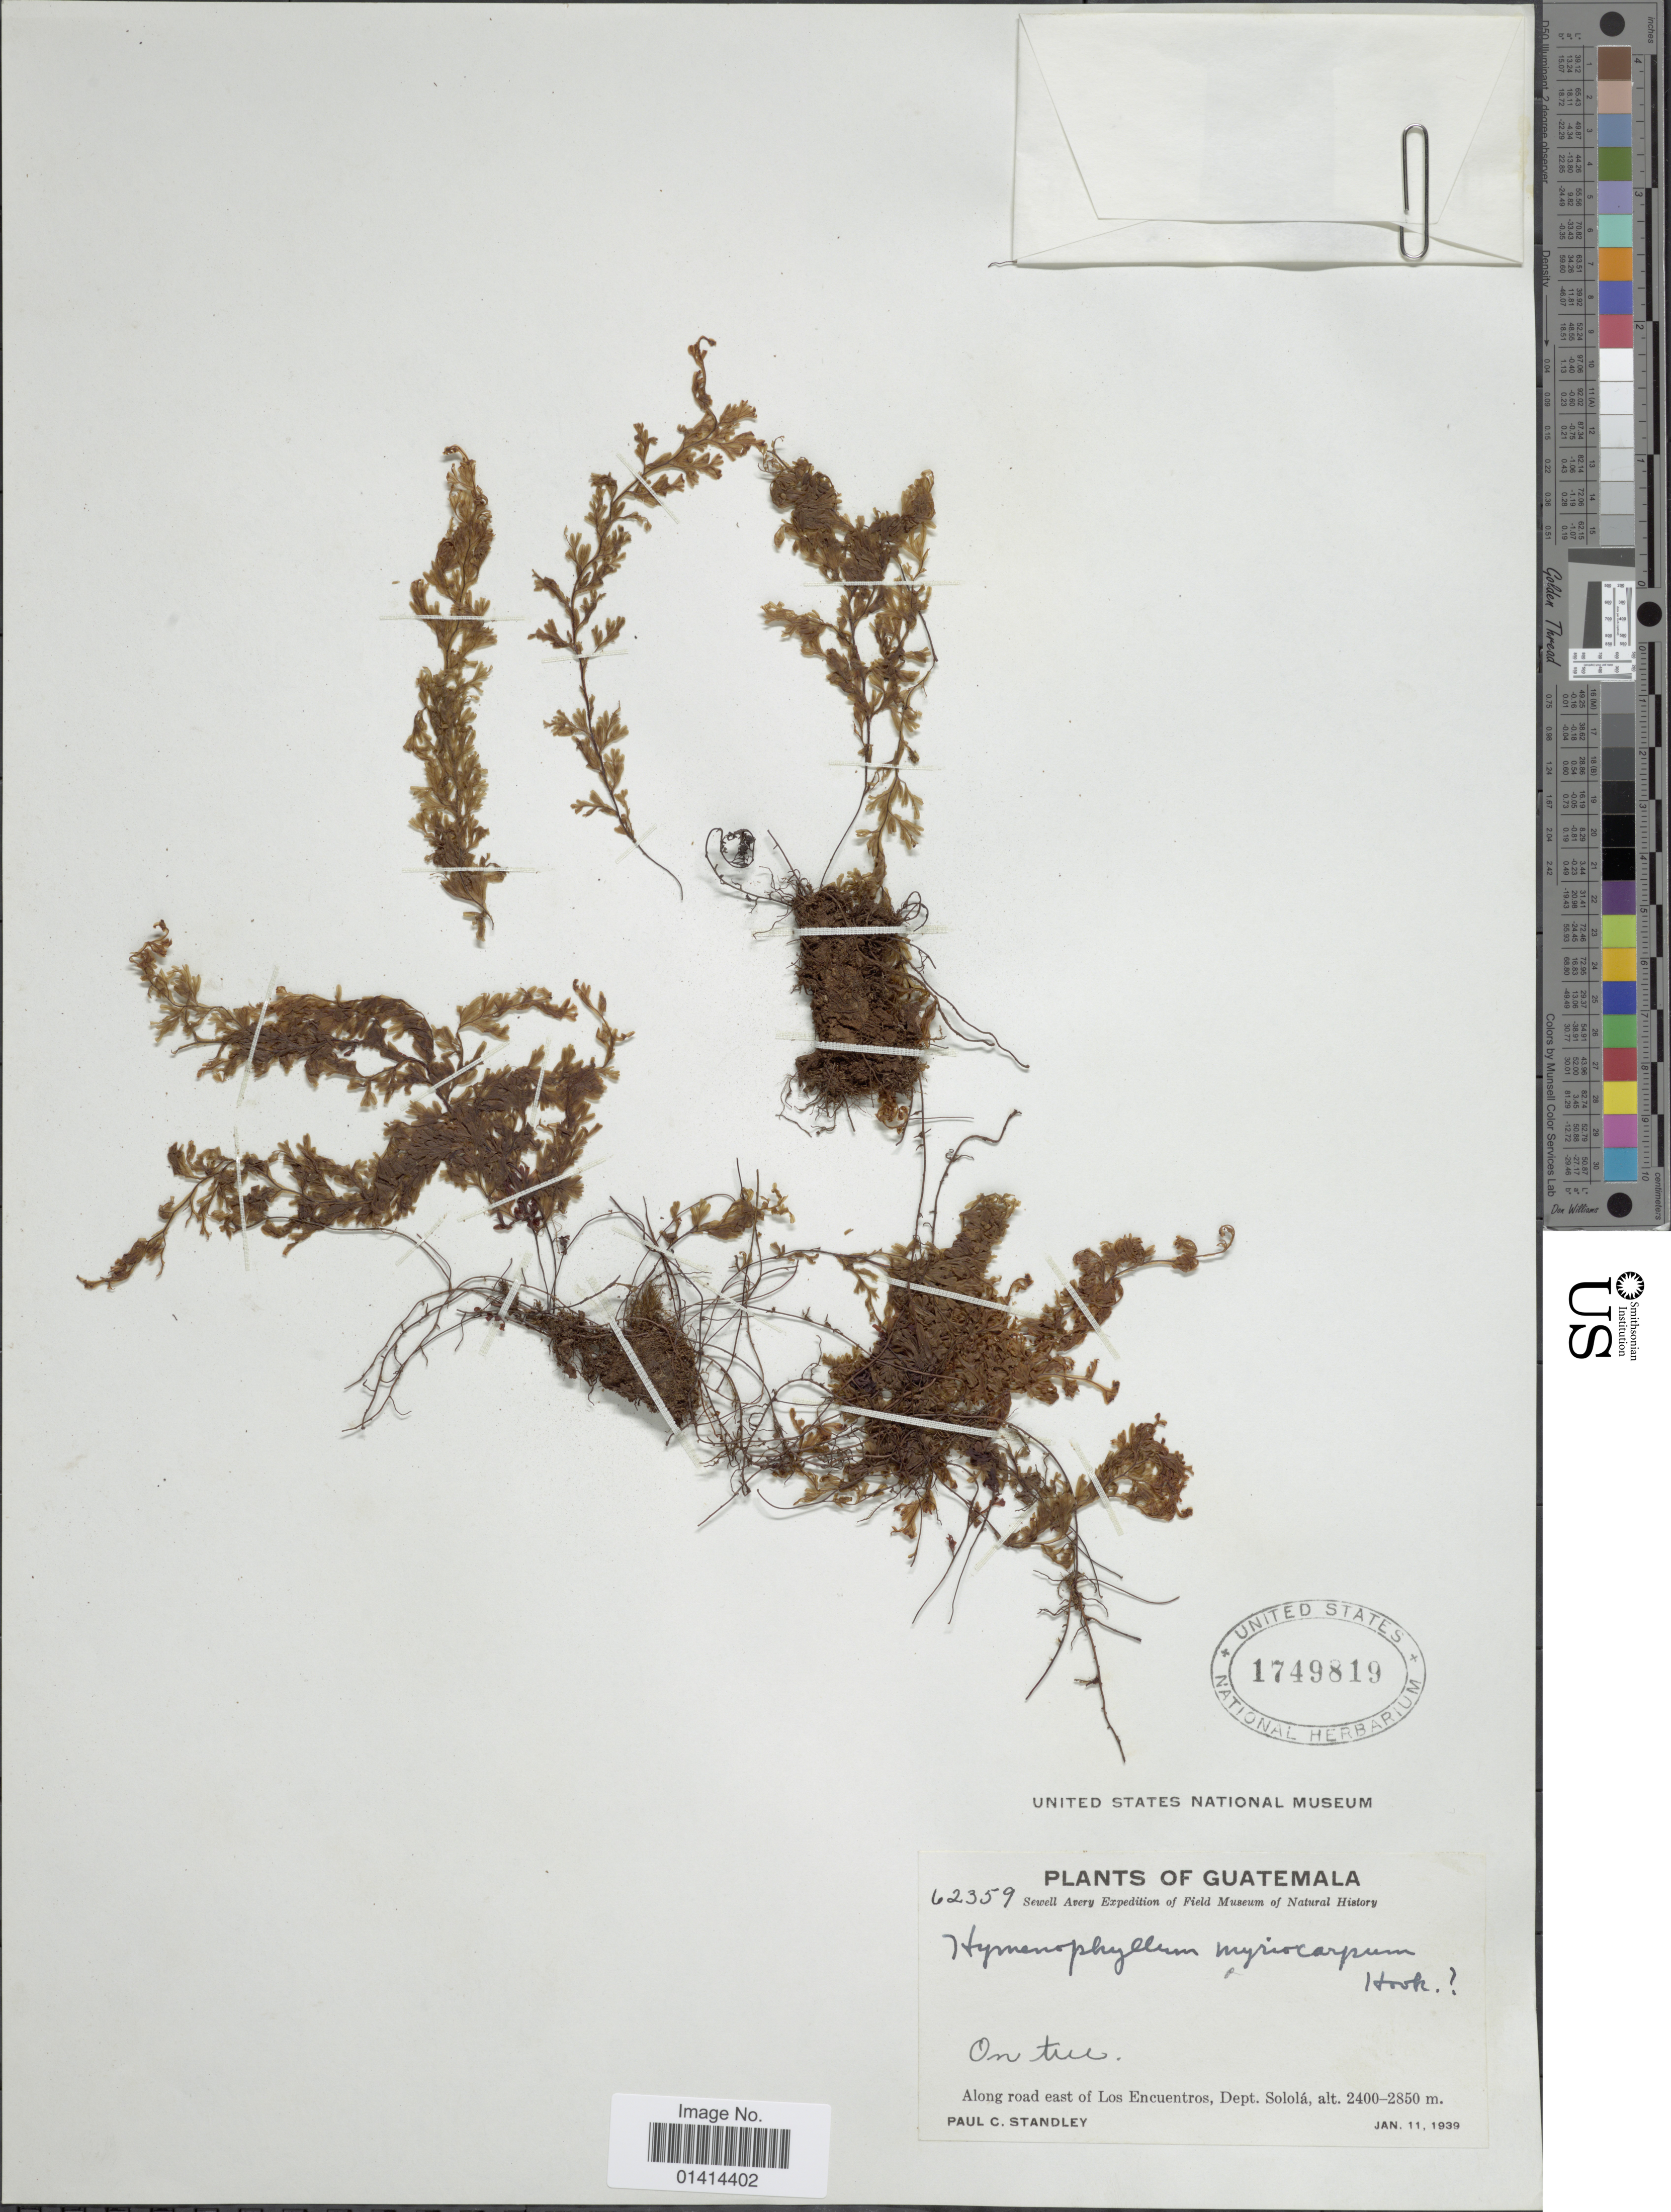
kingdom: Plantae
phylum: Tracheophyta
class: Polypodiopsida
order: Hymenophyllales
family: Hymenophyllaceae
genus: Hymenophyllum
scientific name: Hymenophyllum myriocarpum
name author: Hook.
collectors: P. C. Standley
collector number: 62359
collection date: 1939-01-11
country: Guatemala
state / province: Sololá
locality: Along road east of Los Encuentros, Dept Sololá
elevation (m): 2400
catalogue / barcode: US 1749819